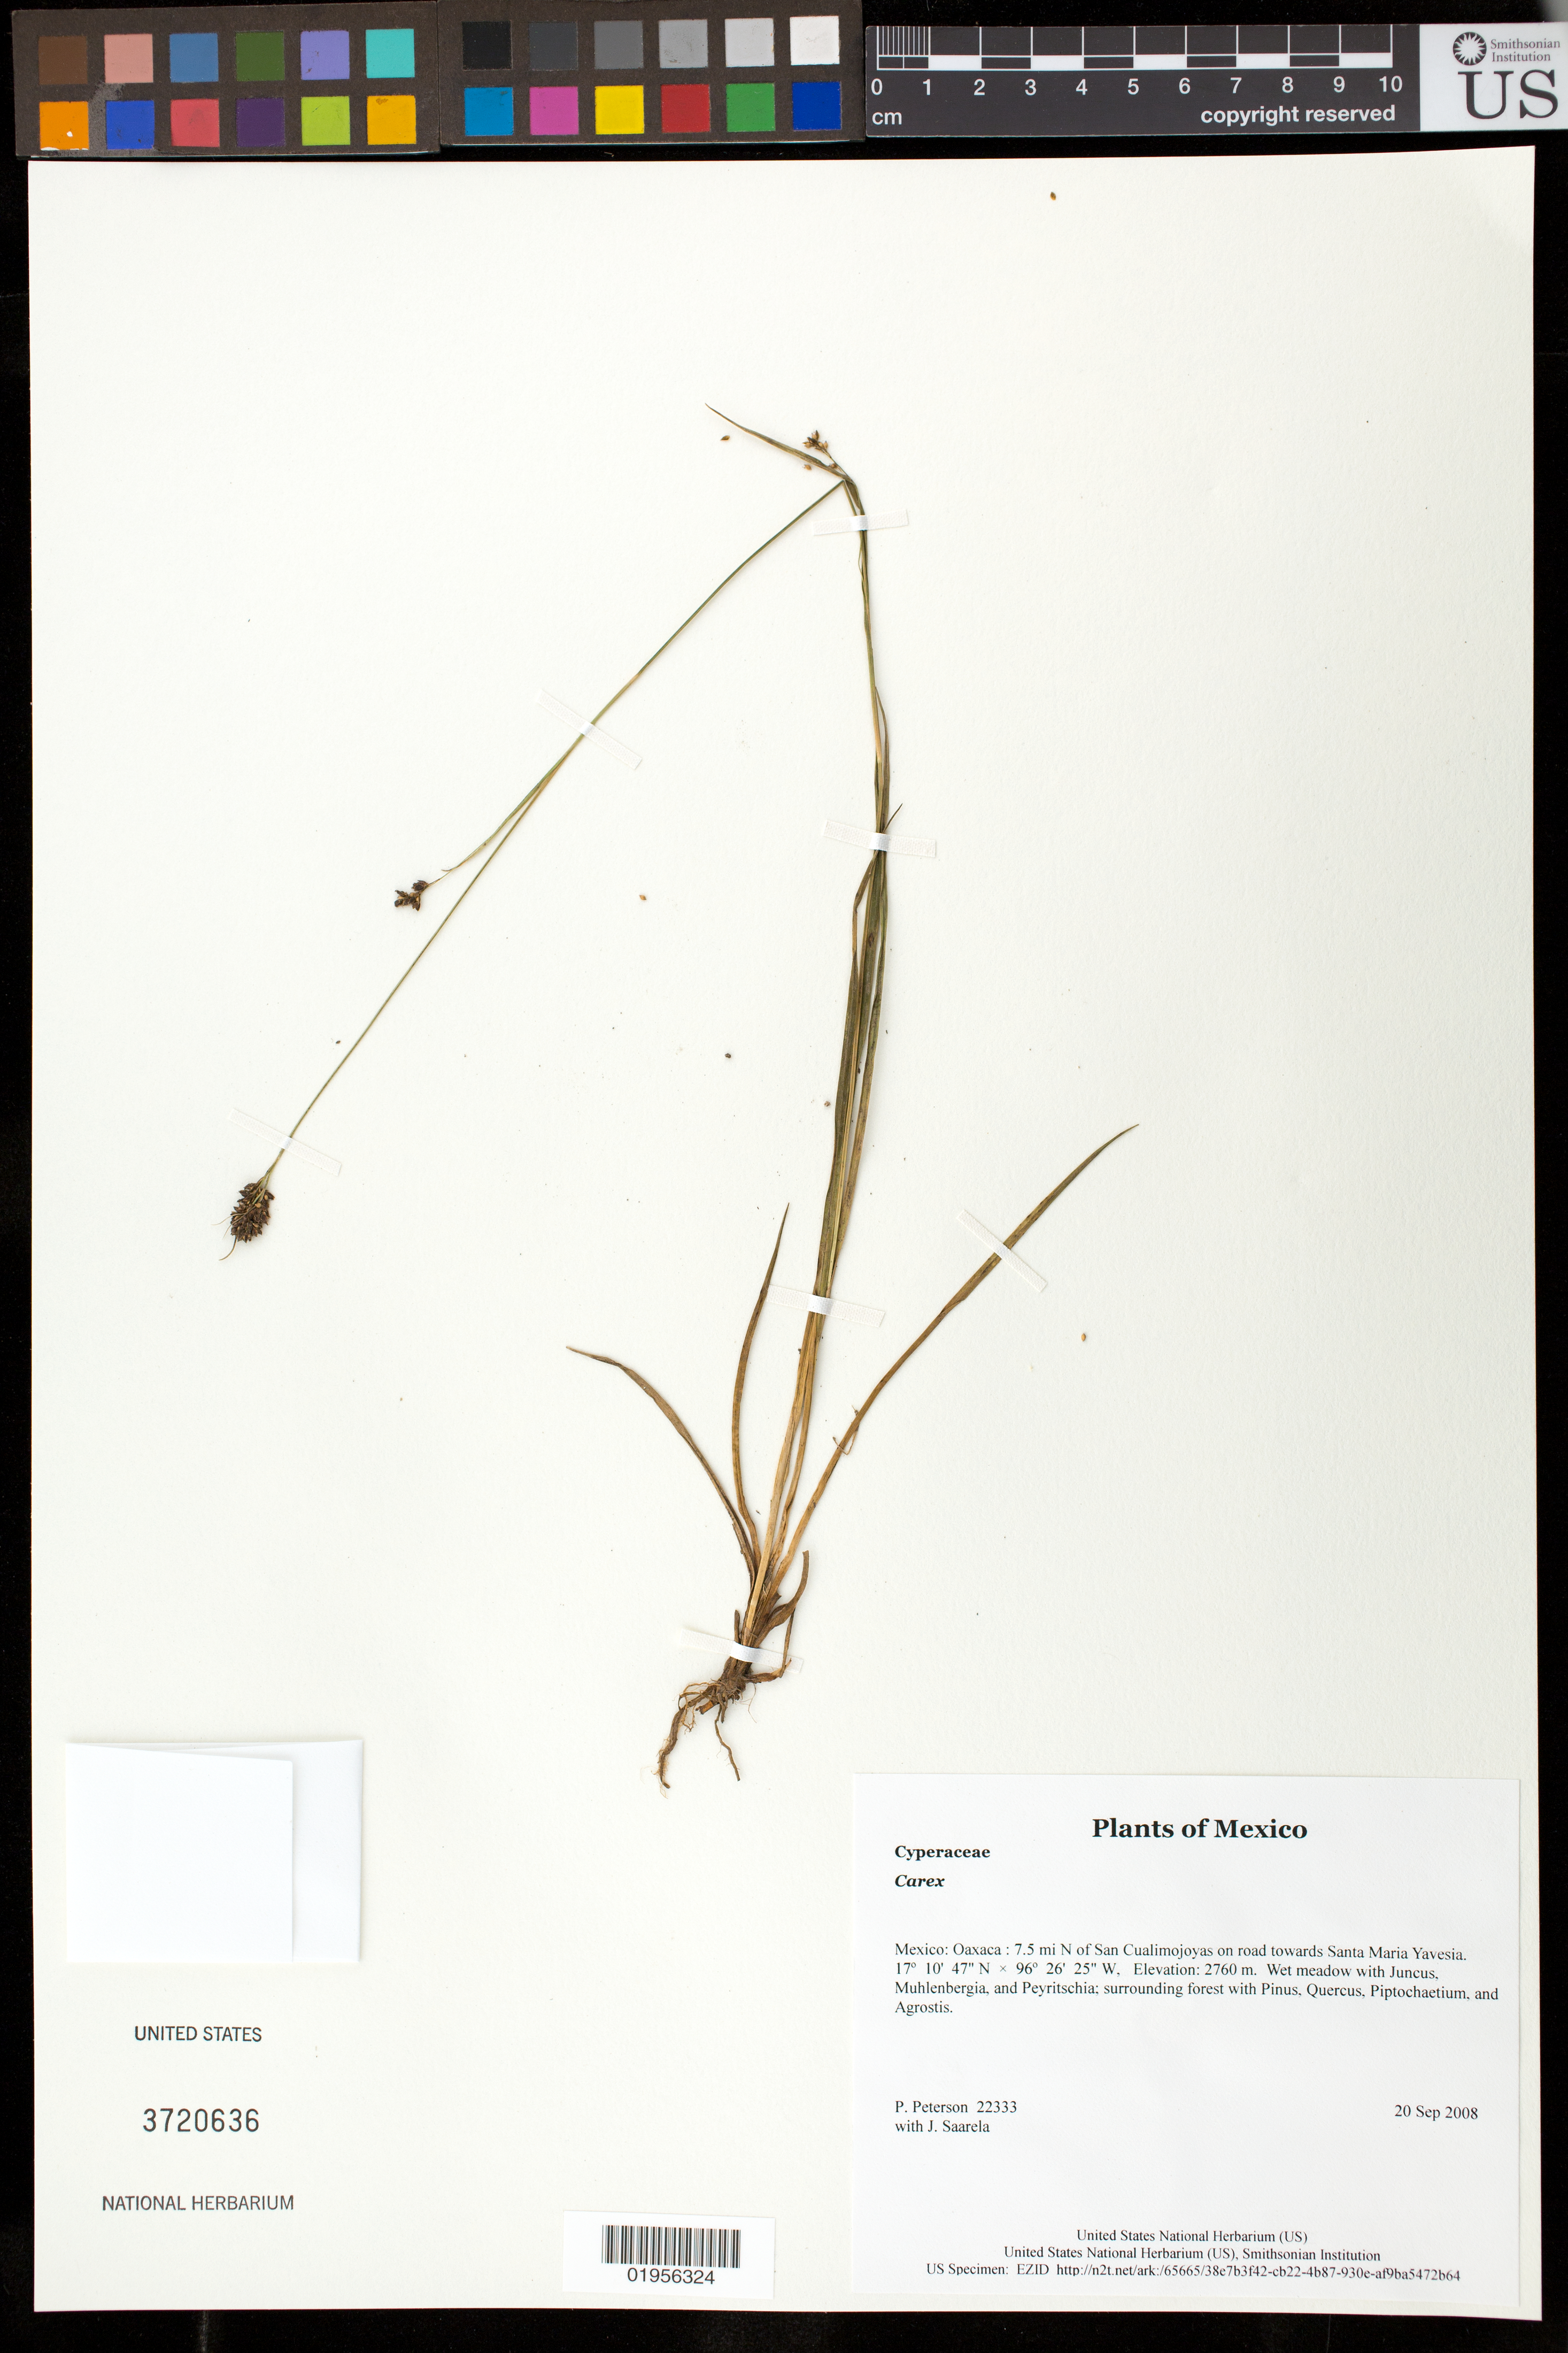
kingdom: Plantae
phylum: Tracheophyta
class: Liliopsida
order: Poales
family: Cyperaceae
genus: Carex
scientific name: Carex sp.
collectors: P. M. Peterson & J. Saarela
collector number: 22333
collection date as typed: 20 Sep 2008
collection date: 2008-09-20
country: Mexico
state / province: Oaxaca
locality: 7.5 mi N of San Cualimojoyas on road towards Santa Maria Yavesia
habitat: Wet meadow with Juncus, Muhlenbergia, and Peyritschia; surrounding forest with Pinus, Quercus, Piptochaetium, and Agrostis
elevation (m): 2760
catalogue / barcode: US 3720636